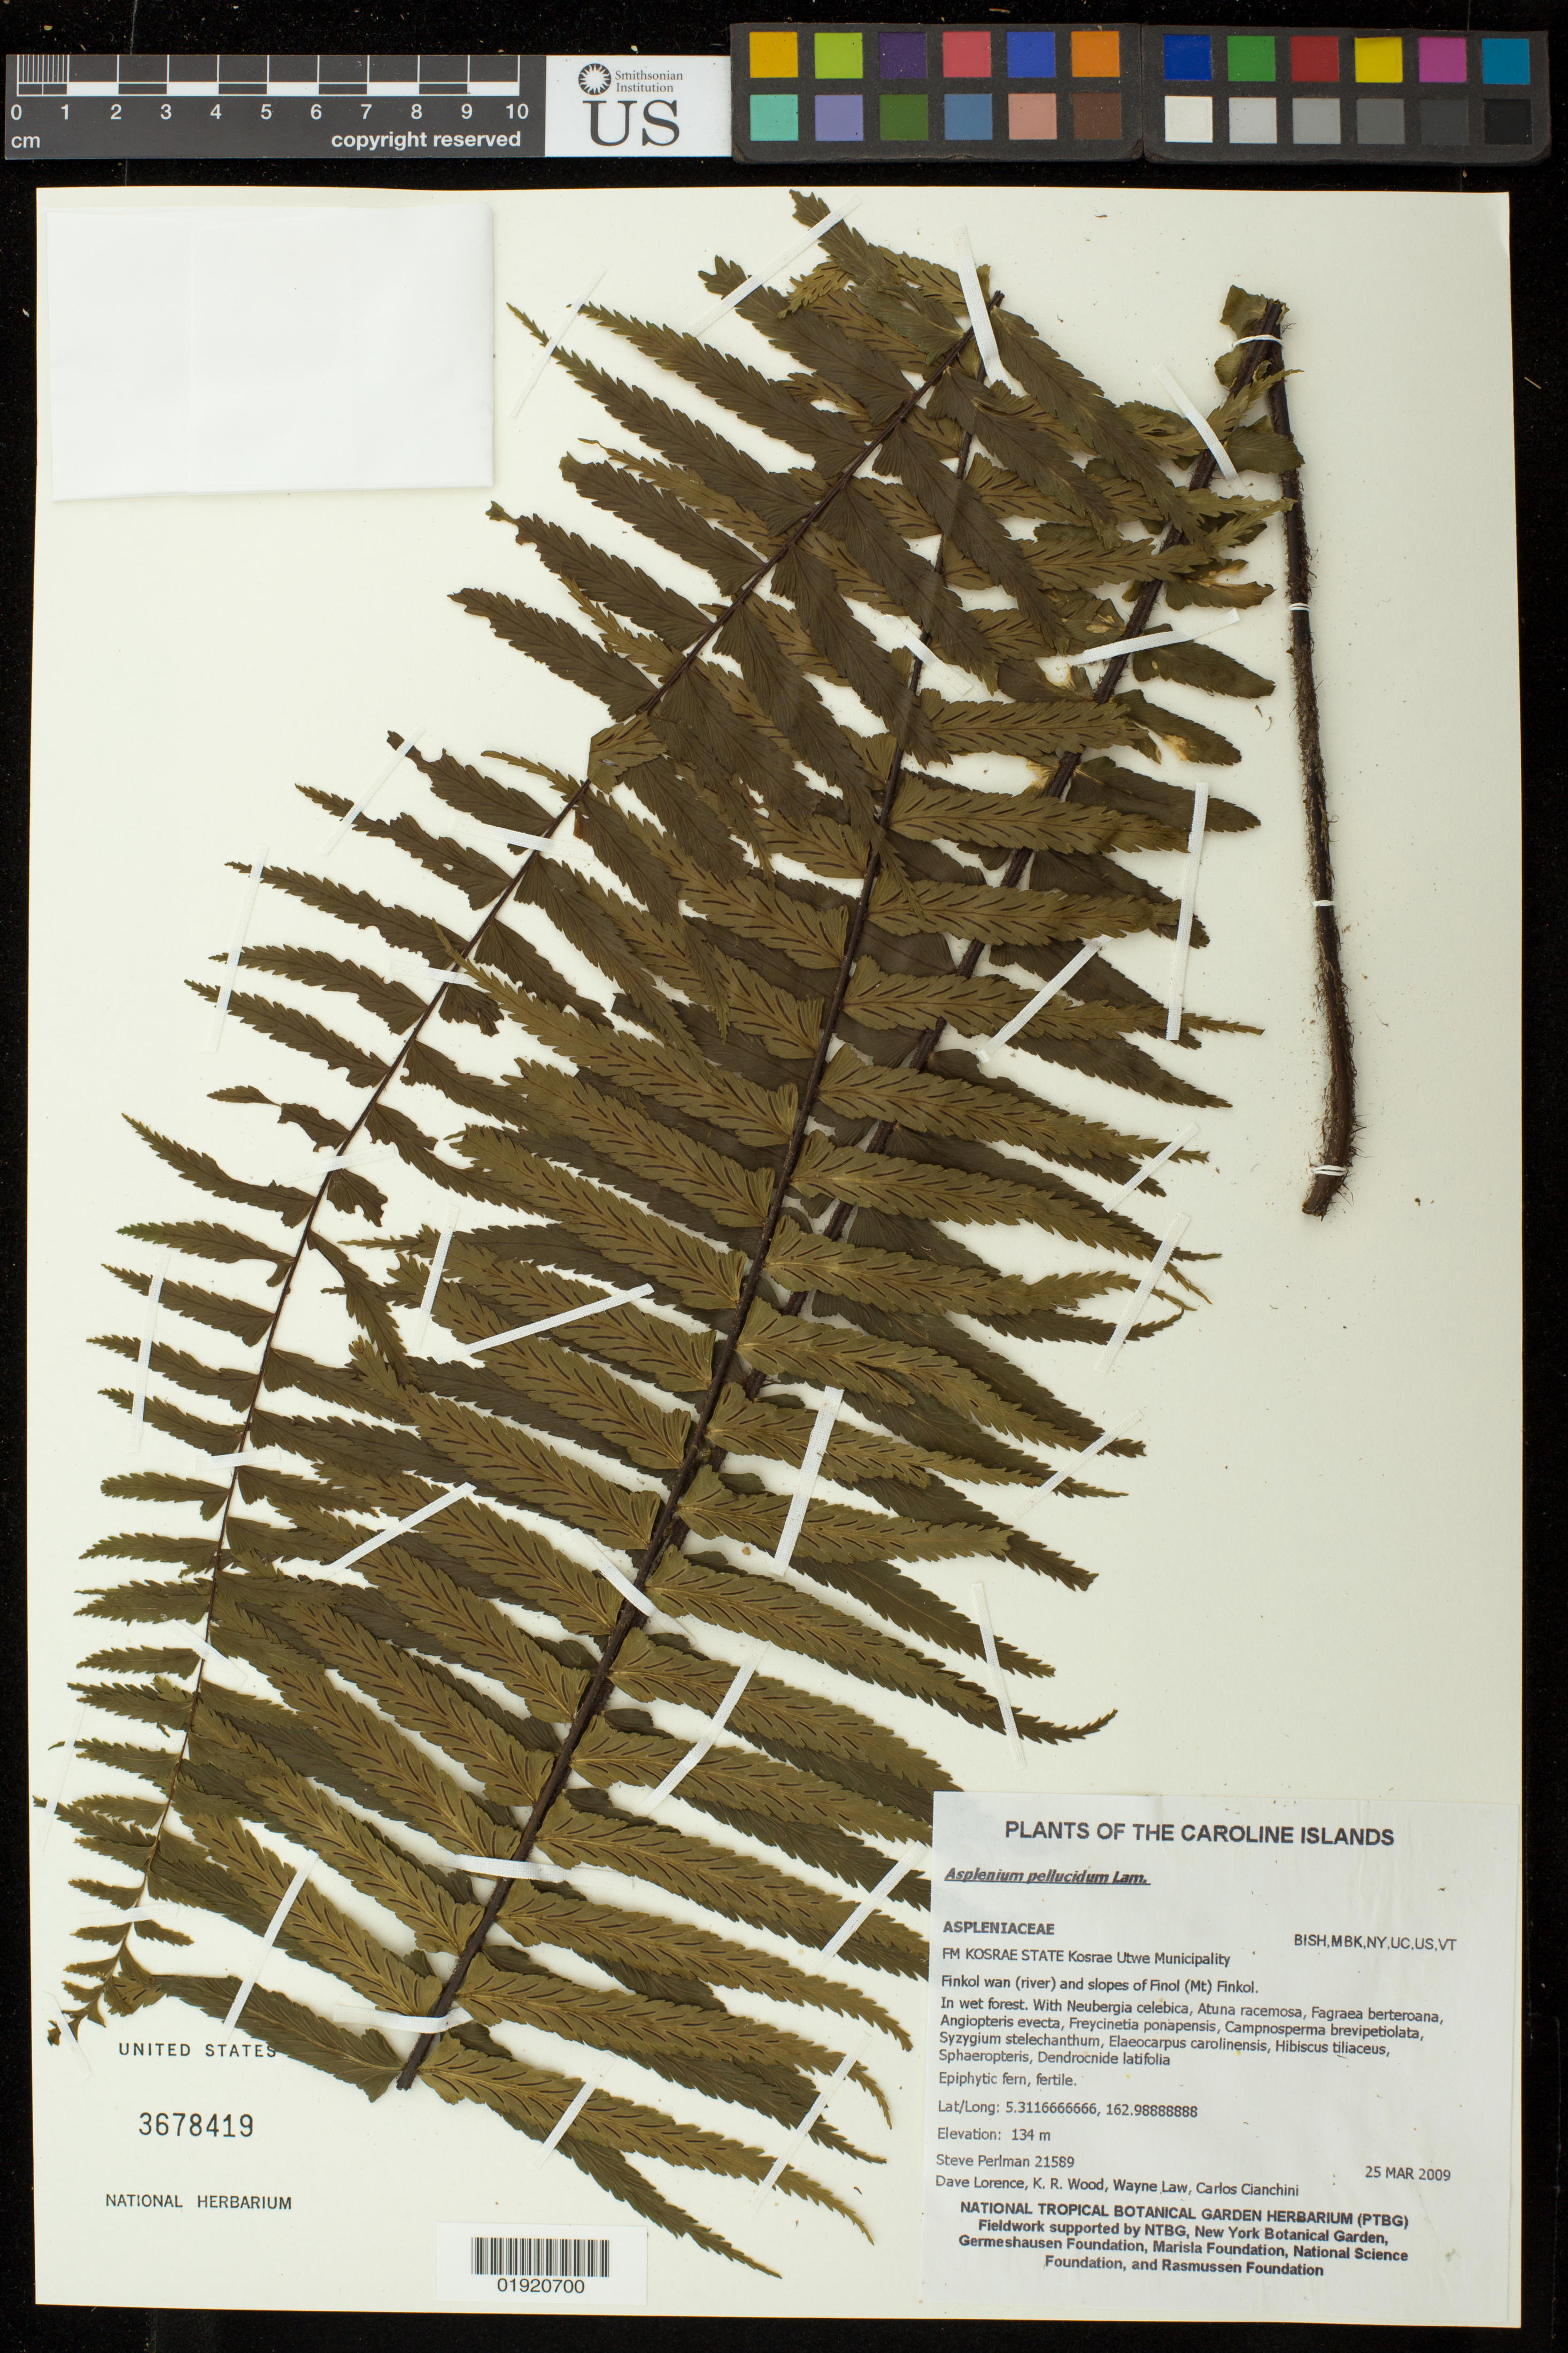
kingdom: Plantae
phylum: Tracheophyta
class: Polypodiopsida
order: Polypodiales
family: Aspleniaceae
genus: Asplenium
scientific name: Asplenium pellucidum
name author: Lam.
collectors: S. Perlman, D. Lorence, K. R. Wood, W. Law & C. Cianchini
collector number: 21589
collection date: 2009-03-25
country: Micronesia, Federated States of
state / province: Kosrae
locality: Kosrae State Kosrae Utwe Municipality. Finkol wan (river) and slopes of Finol (Mt) Finkol.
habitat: In wet forest.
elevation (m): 134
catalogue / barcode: US 3678419